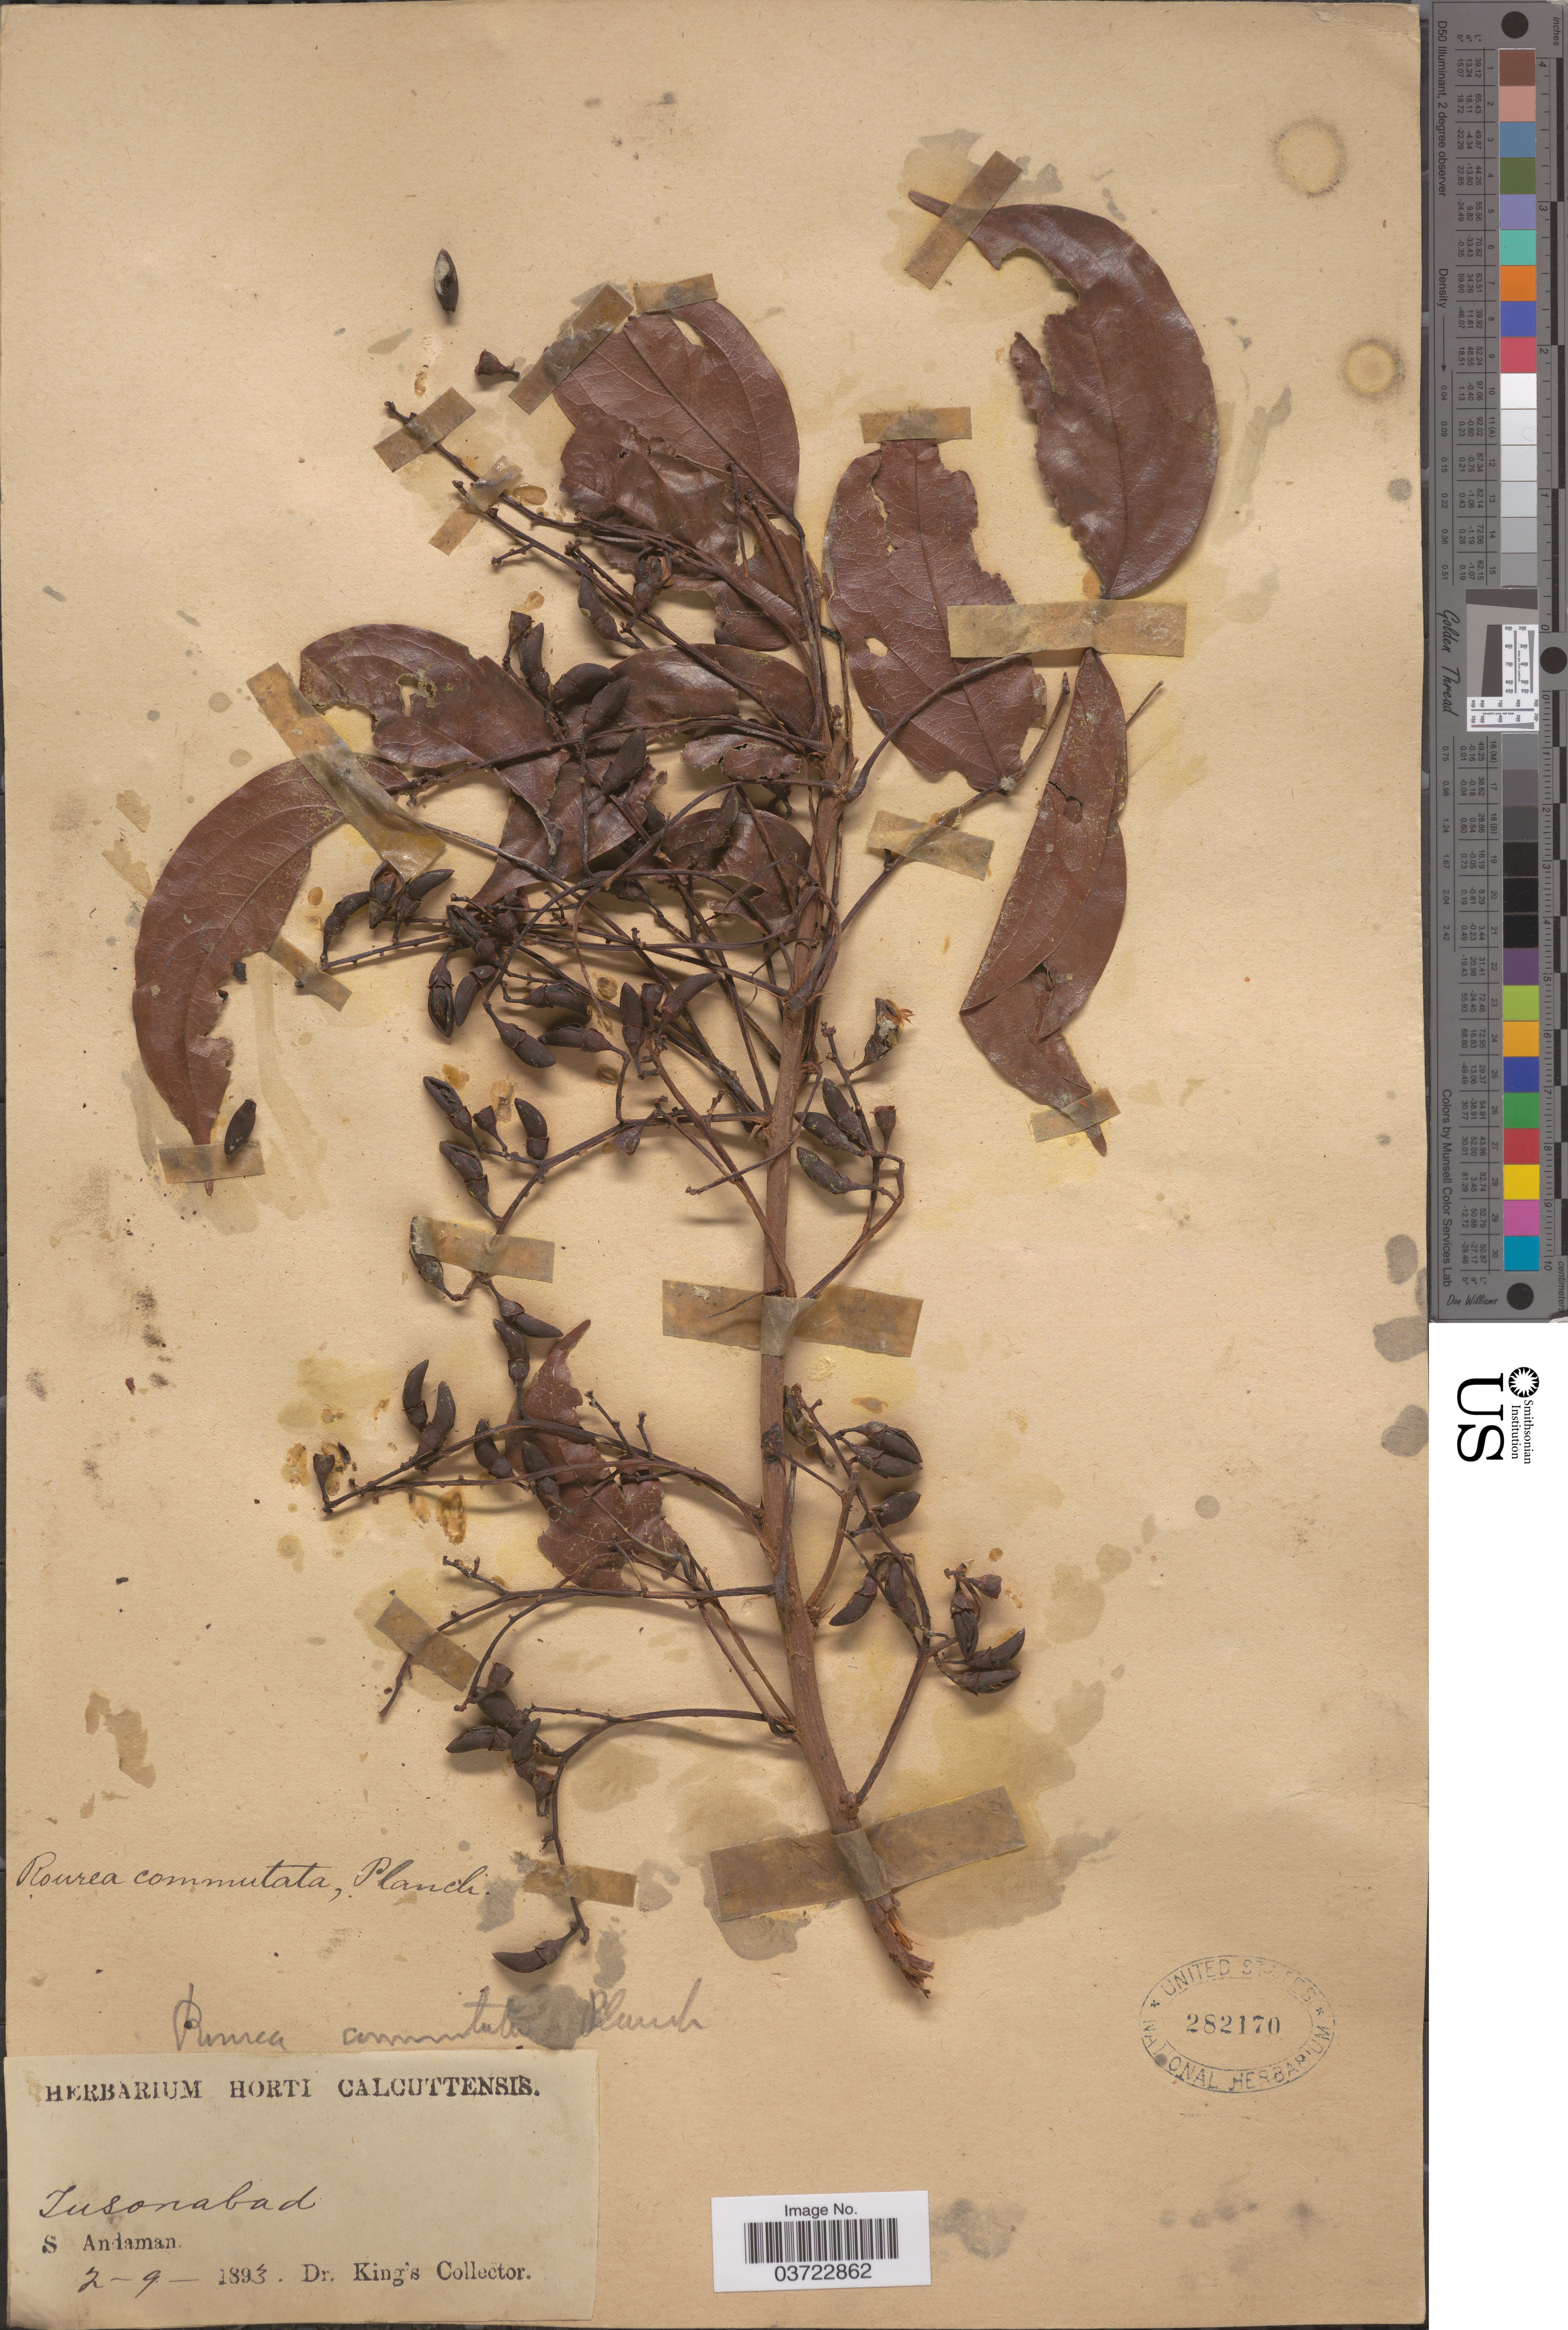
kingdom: Plantae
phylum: Tracheophyta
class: Magnoliopsida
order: Oxalidales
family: Connaraceae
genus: Rourea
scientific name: Rourea commutata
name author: Planch.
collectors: Dr. King's collector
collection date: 1893-09-02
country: India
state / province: Andaman and Nicobar Islands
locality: S. Andaman. Tusonabad.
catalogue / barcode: US 282170